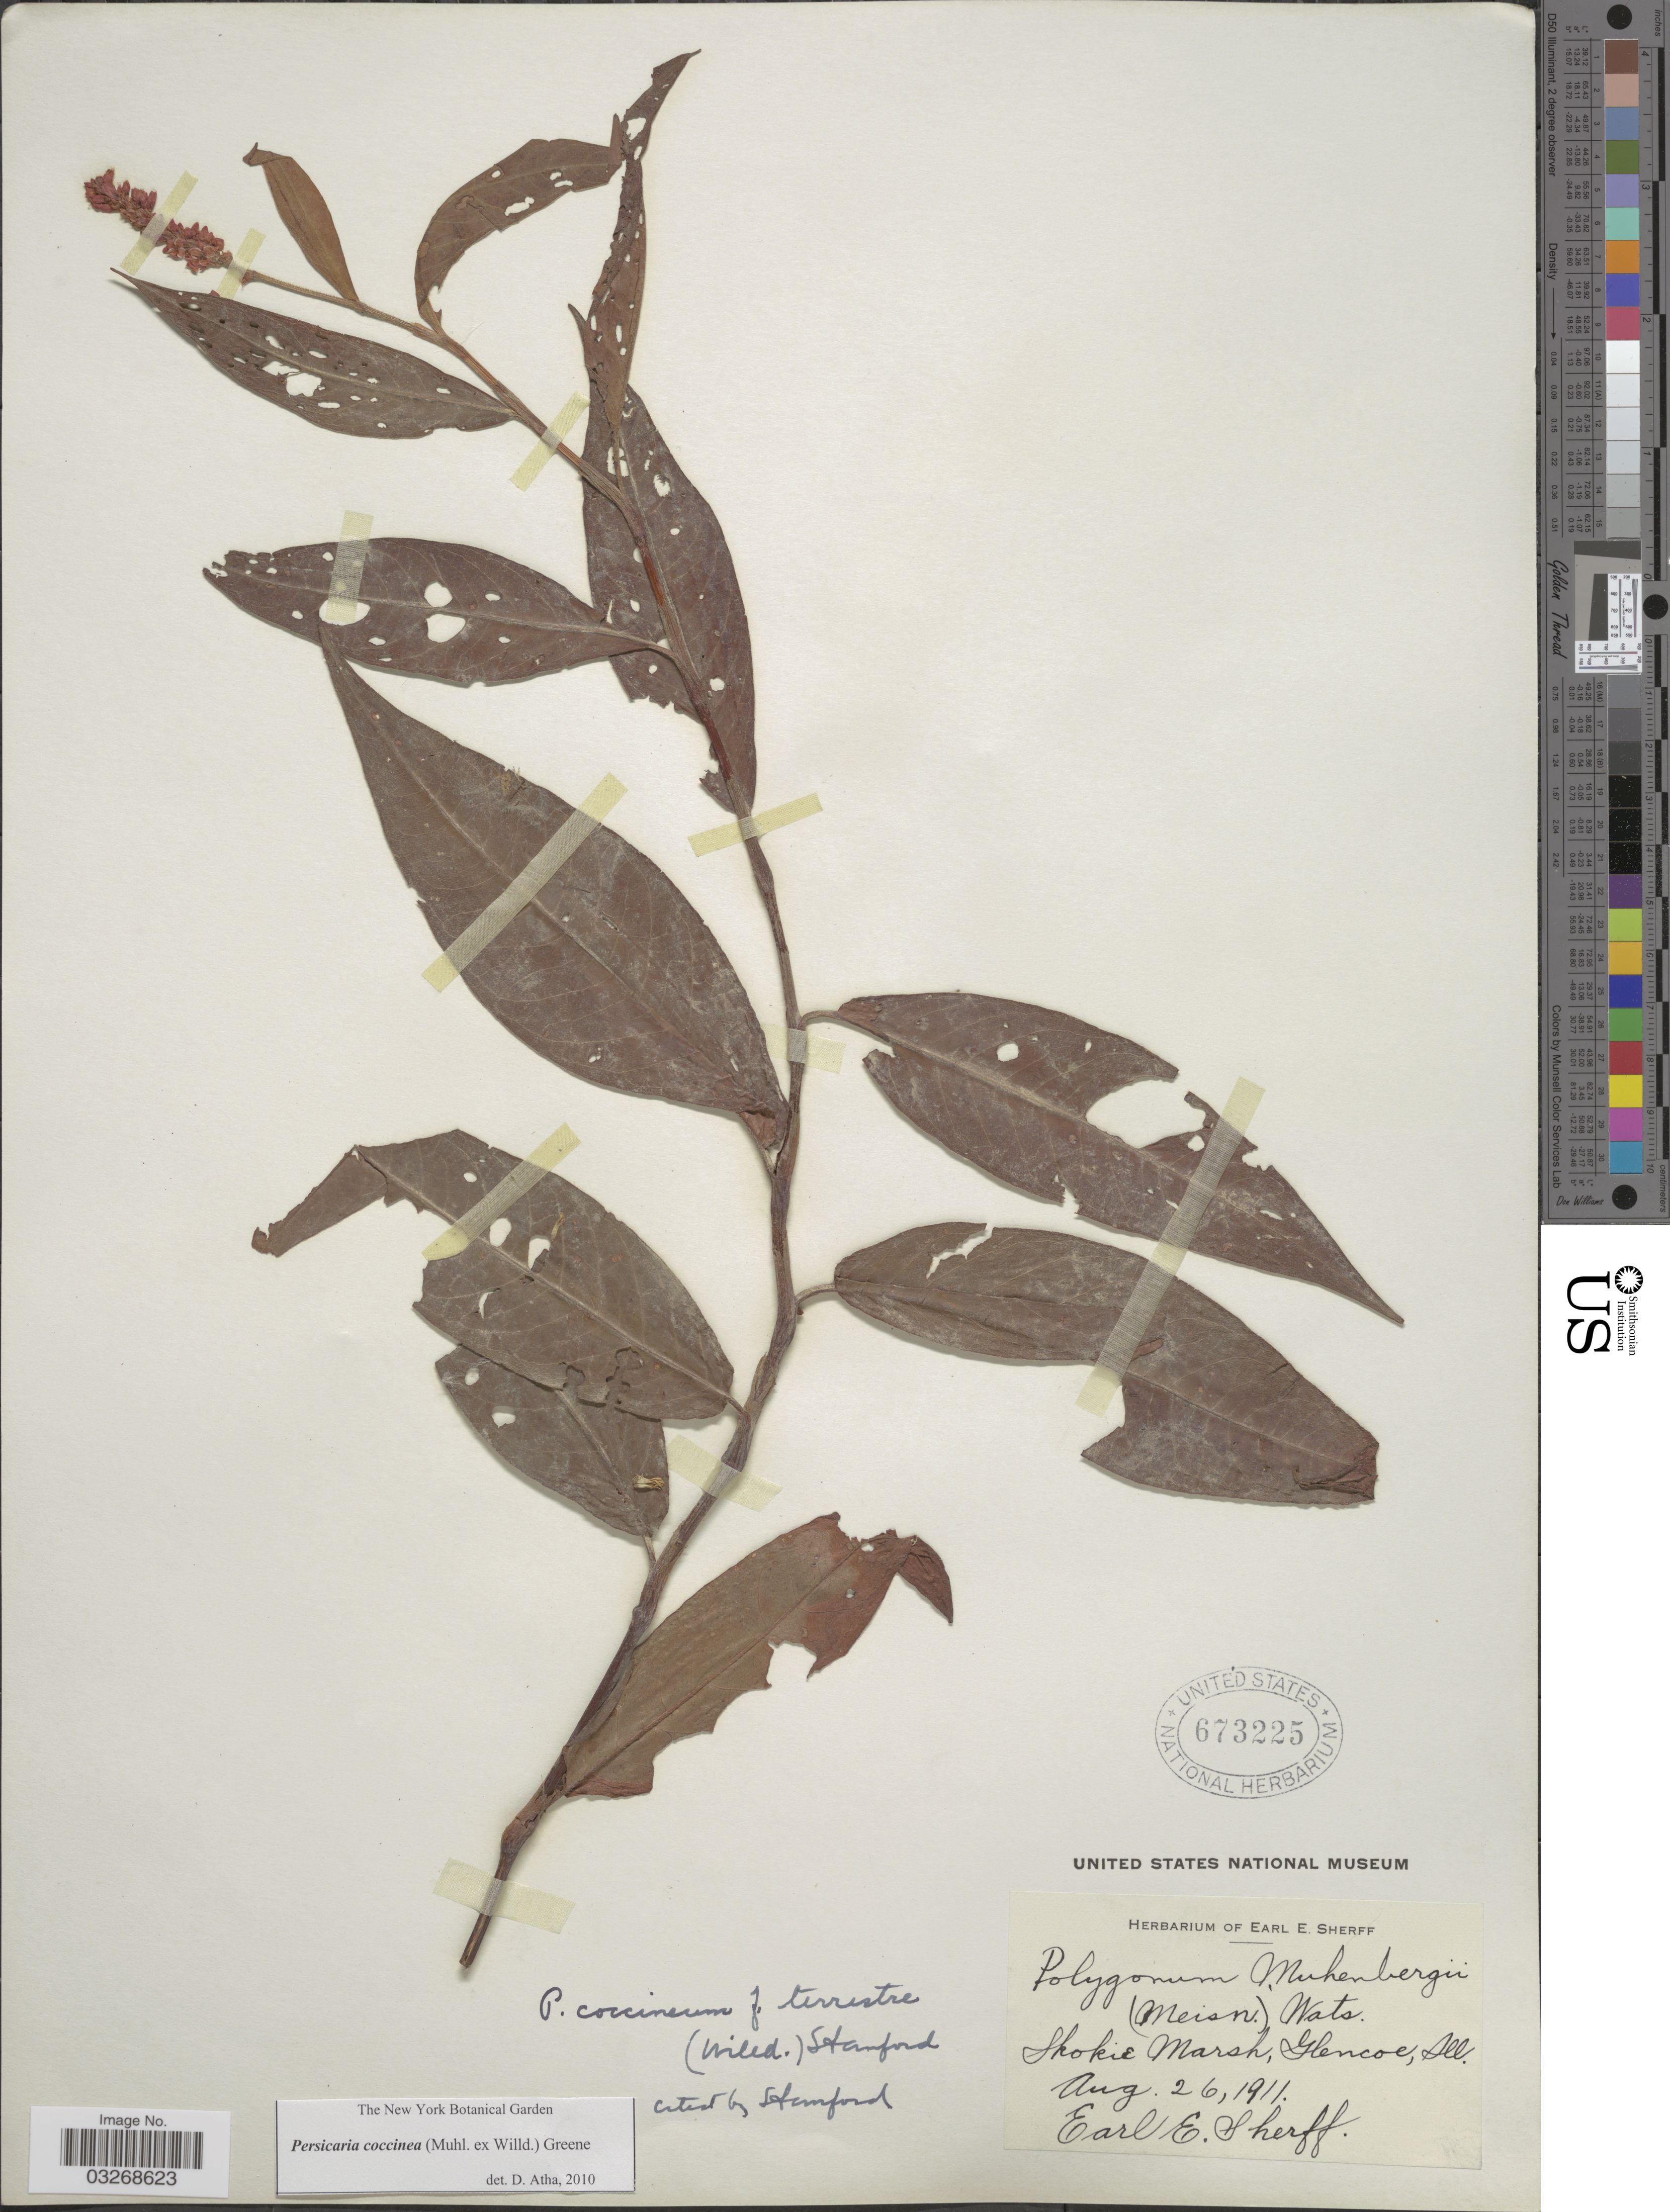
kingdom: Plantae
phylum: Tracheophyta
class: Magnoliopsida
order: Caryophyllales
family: Polygonaceae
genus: Persicaria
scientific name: Persicaria coccinea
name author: (Muhl. ex Willd.) Greene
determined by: Atha, D. E.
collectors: E. E. Sherff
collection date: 1911-08-26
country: United States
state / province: Illinois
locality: Skokie Marsh, Glencoe.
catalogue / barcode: US 673225